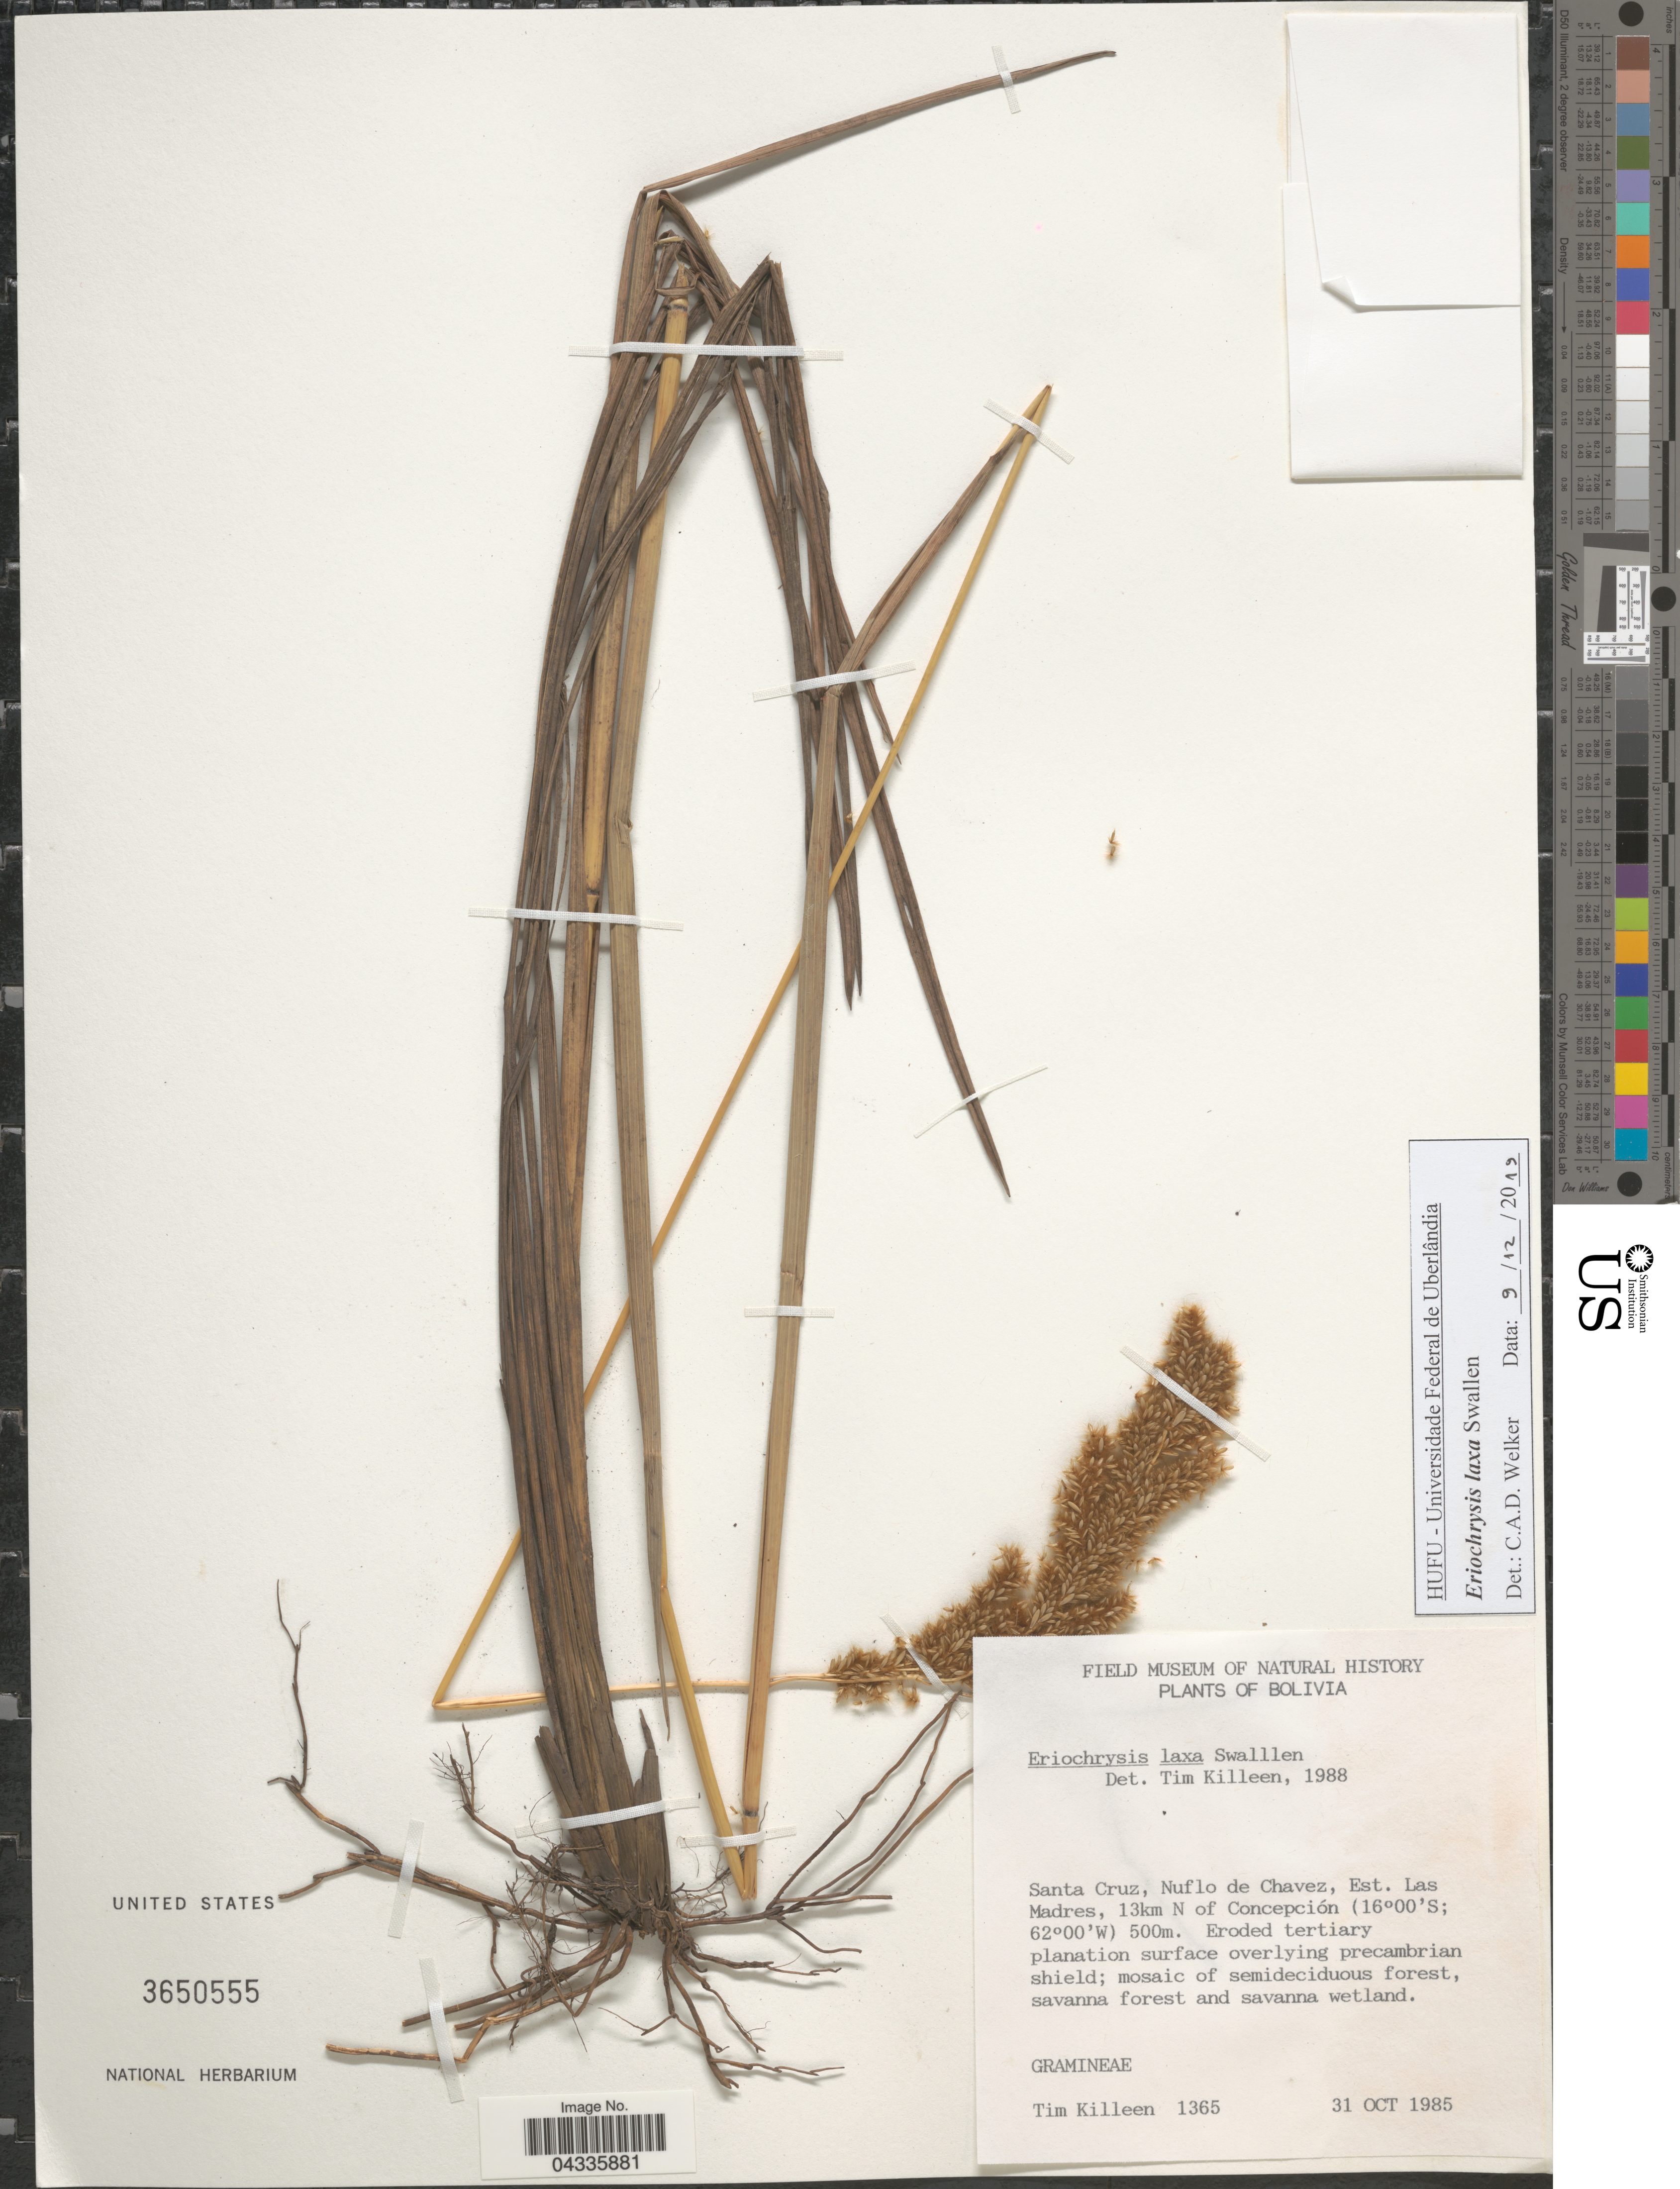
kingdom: Plantae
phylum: Tracheophyta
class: Liliopsida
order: Poales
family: Poaceae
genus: Eriochrysis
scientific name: Eriochrysis laxa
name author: Swallen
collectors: T. J. Killeen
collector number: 1365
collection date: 1985-10-31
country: Bolivia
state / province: Santa Cruz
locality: Nuflo de Chavez, Est. Las Madres, 31km N of Concepción.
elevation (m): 500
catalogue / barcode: US 3650555